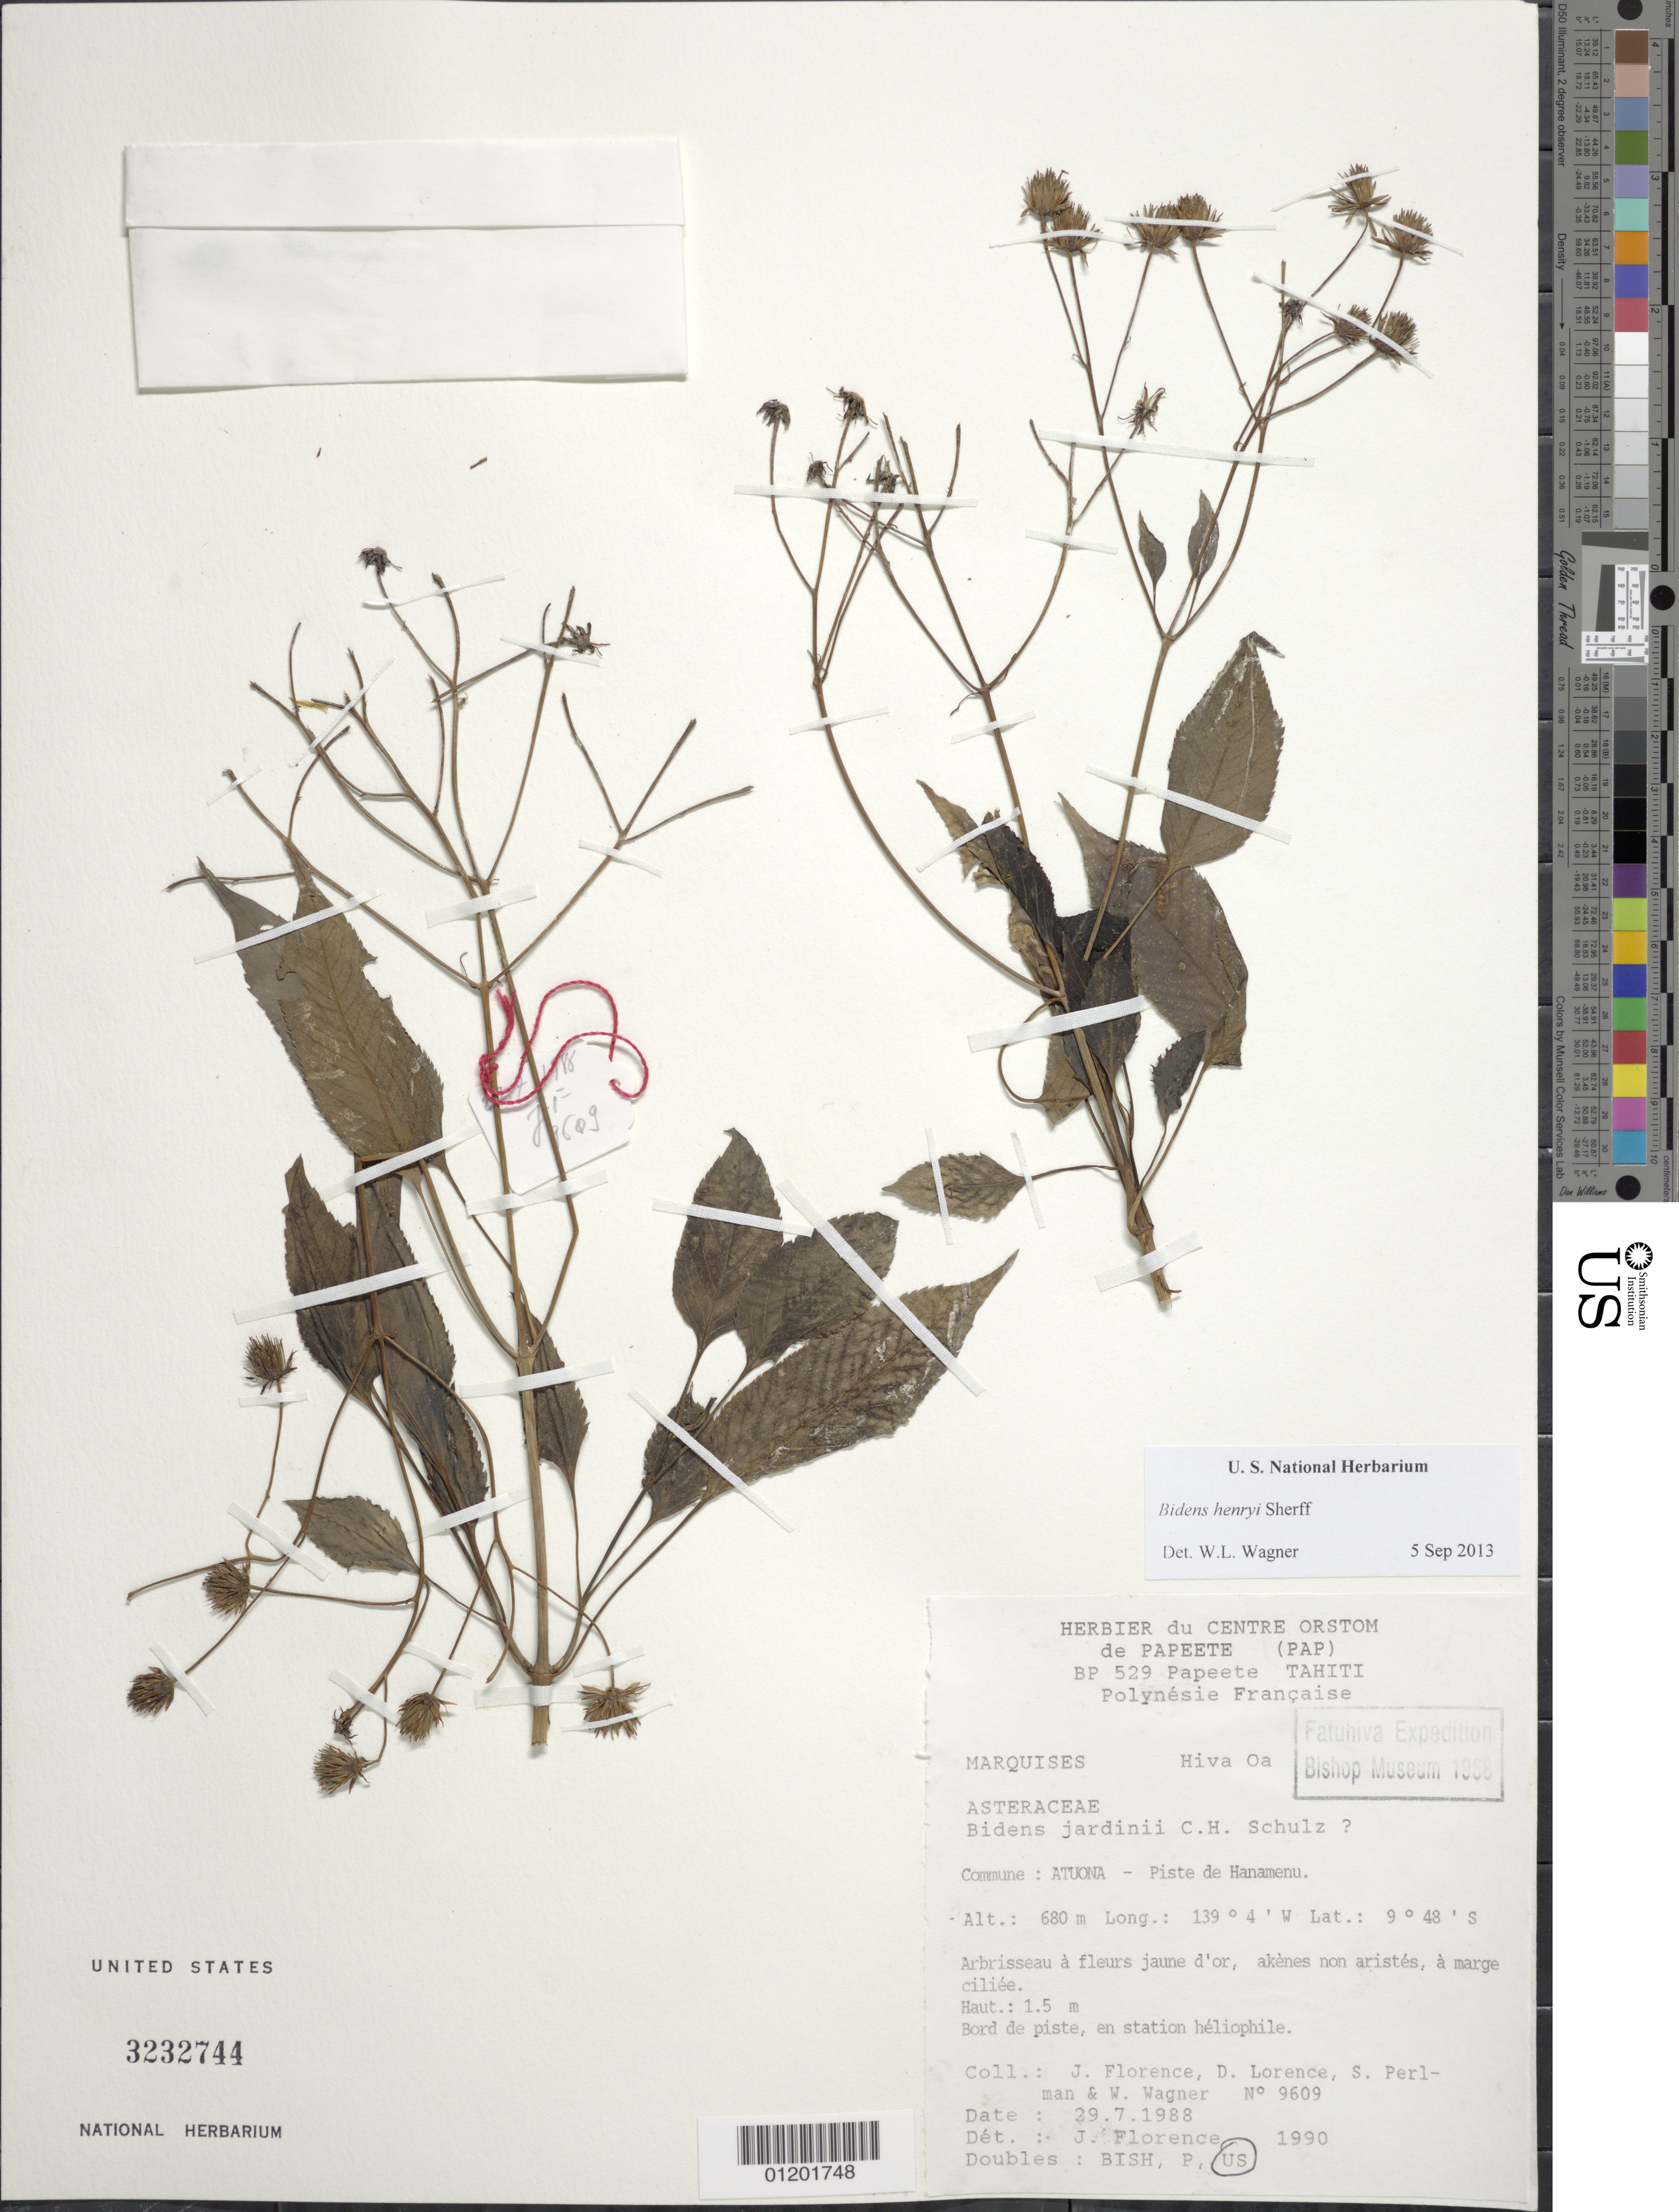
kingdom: Plantae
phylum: Tracheophyta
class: Magnoliopsida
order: Asterales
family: Asteraceae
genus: Bidens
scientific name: Bidens henryi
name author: Sherff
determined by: Florence, J.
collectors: J. Florence, D. Lorence, S. P. Perlman & W. L. Wagner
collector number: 9609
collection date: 1988-07-29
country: French Polynesia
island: Hiva Oa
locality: Atuona, piste de Hanamenu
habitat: Bord de piste, en station héliophile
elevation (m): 680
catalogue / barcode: US 3232744